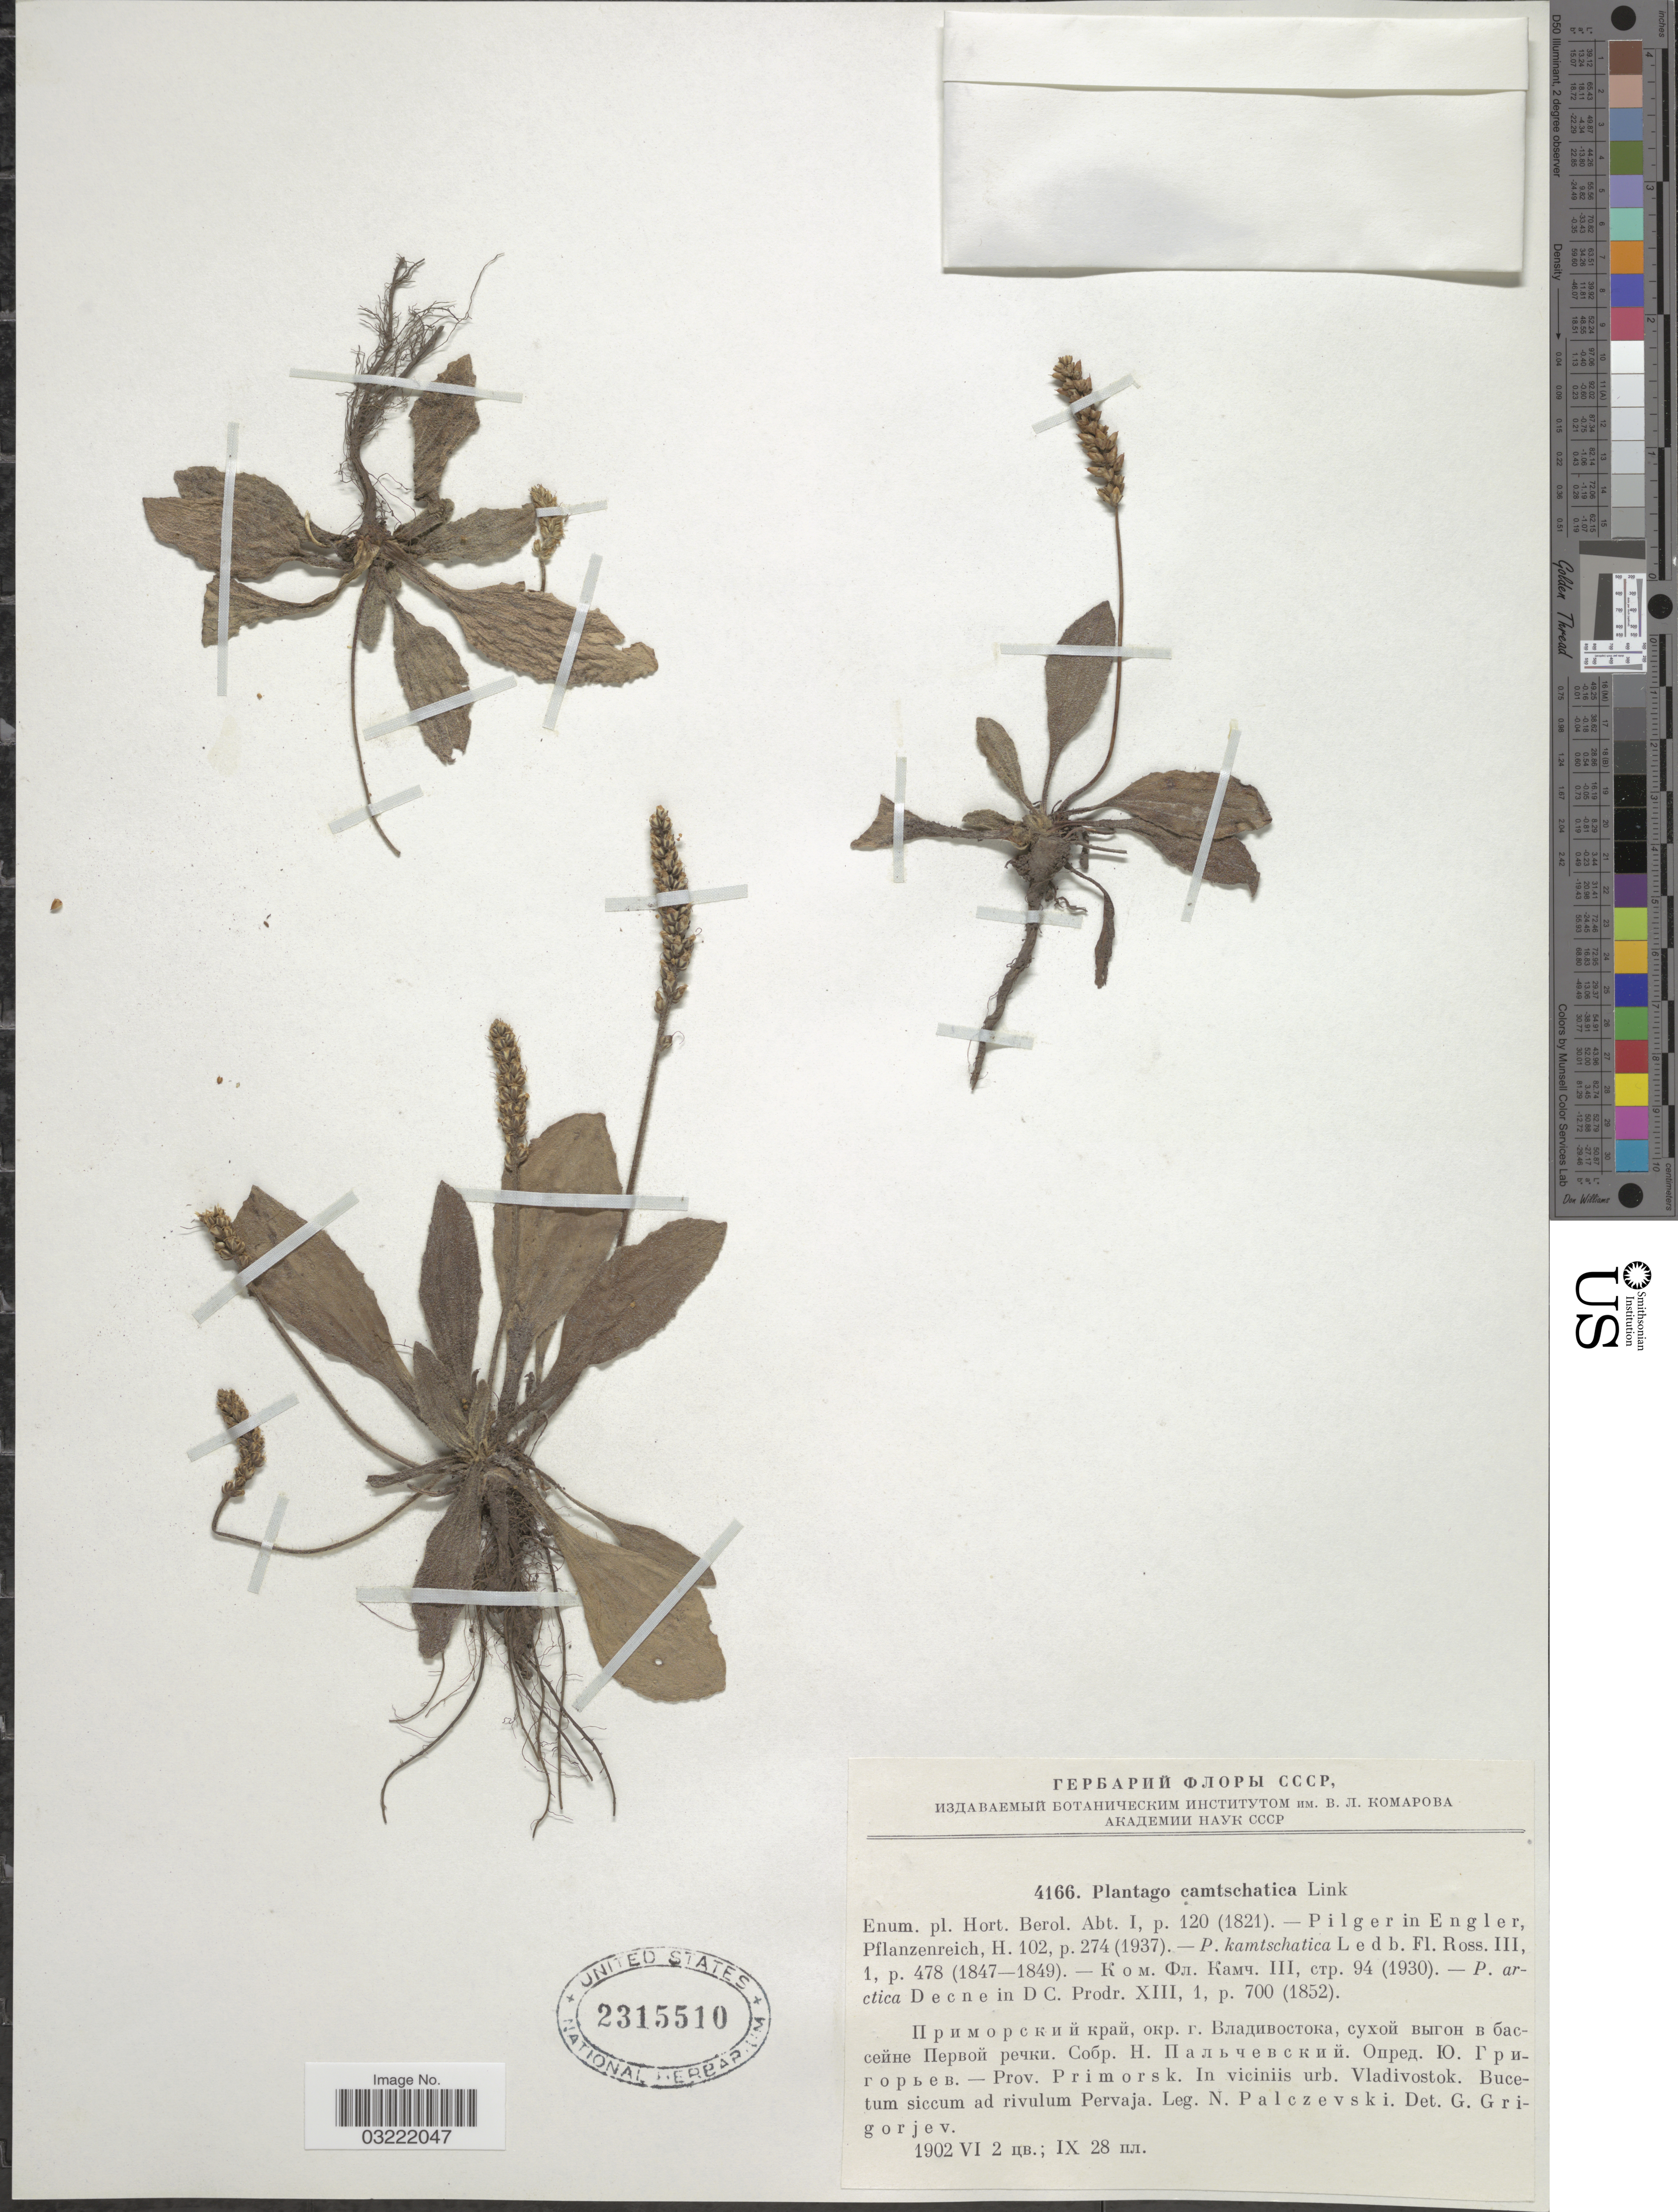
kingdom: Plantae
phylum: Tracheophyta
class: Magnoliopsida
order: Lamiales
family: Plantaginaceae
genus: Plantago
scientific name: Plantago camtschatica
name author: Link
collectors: N. Palczevski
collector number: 4166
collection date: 1902-06-02/1902-09-28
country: Russian Federation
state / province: Primorsky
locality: Prov. Primorsk. In viciniis urb. Vladivostok. Bucetum siccum ad rivulum Pervaja.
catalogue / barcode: US 2315510